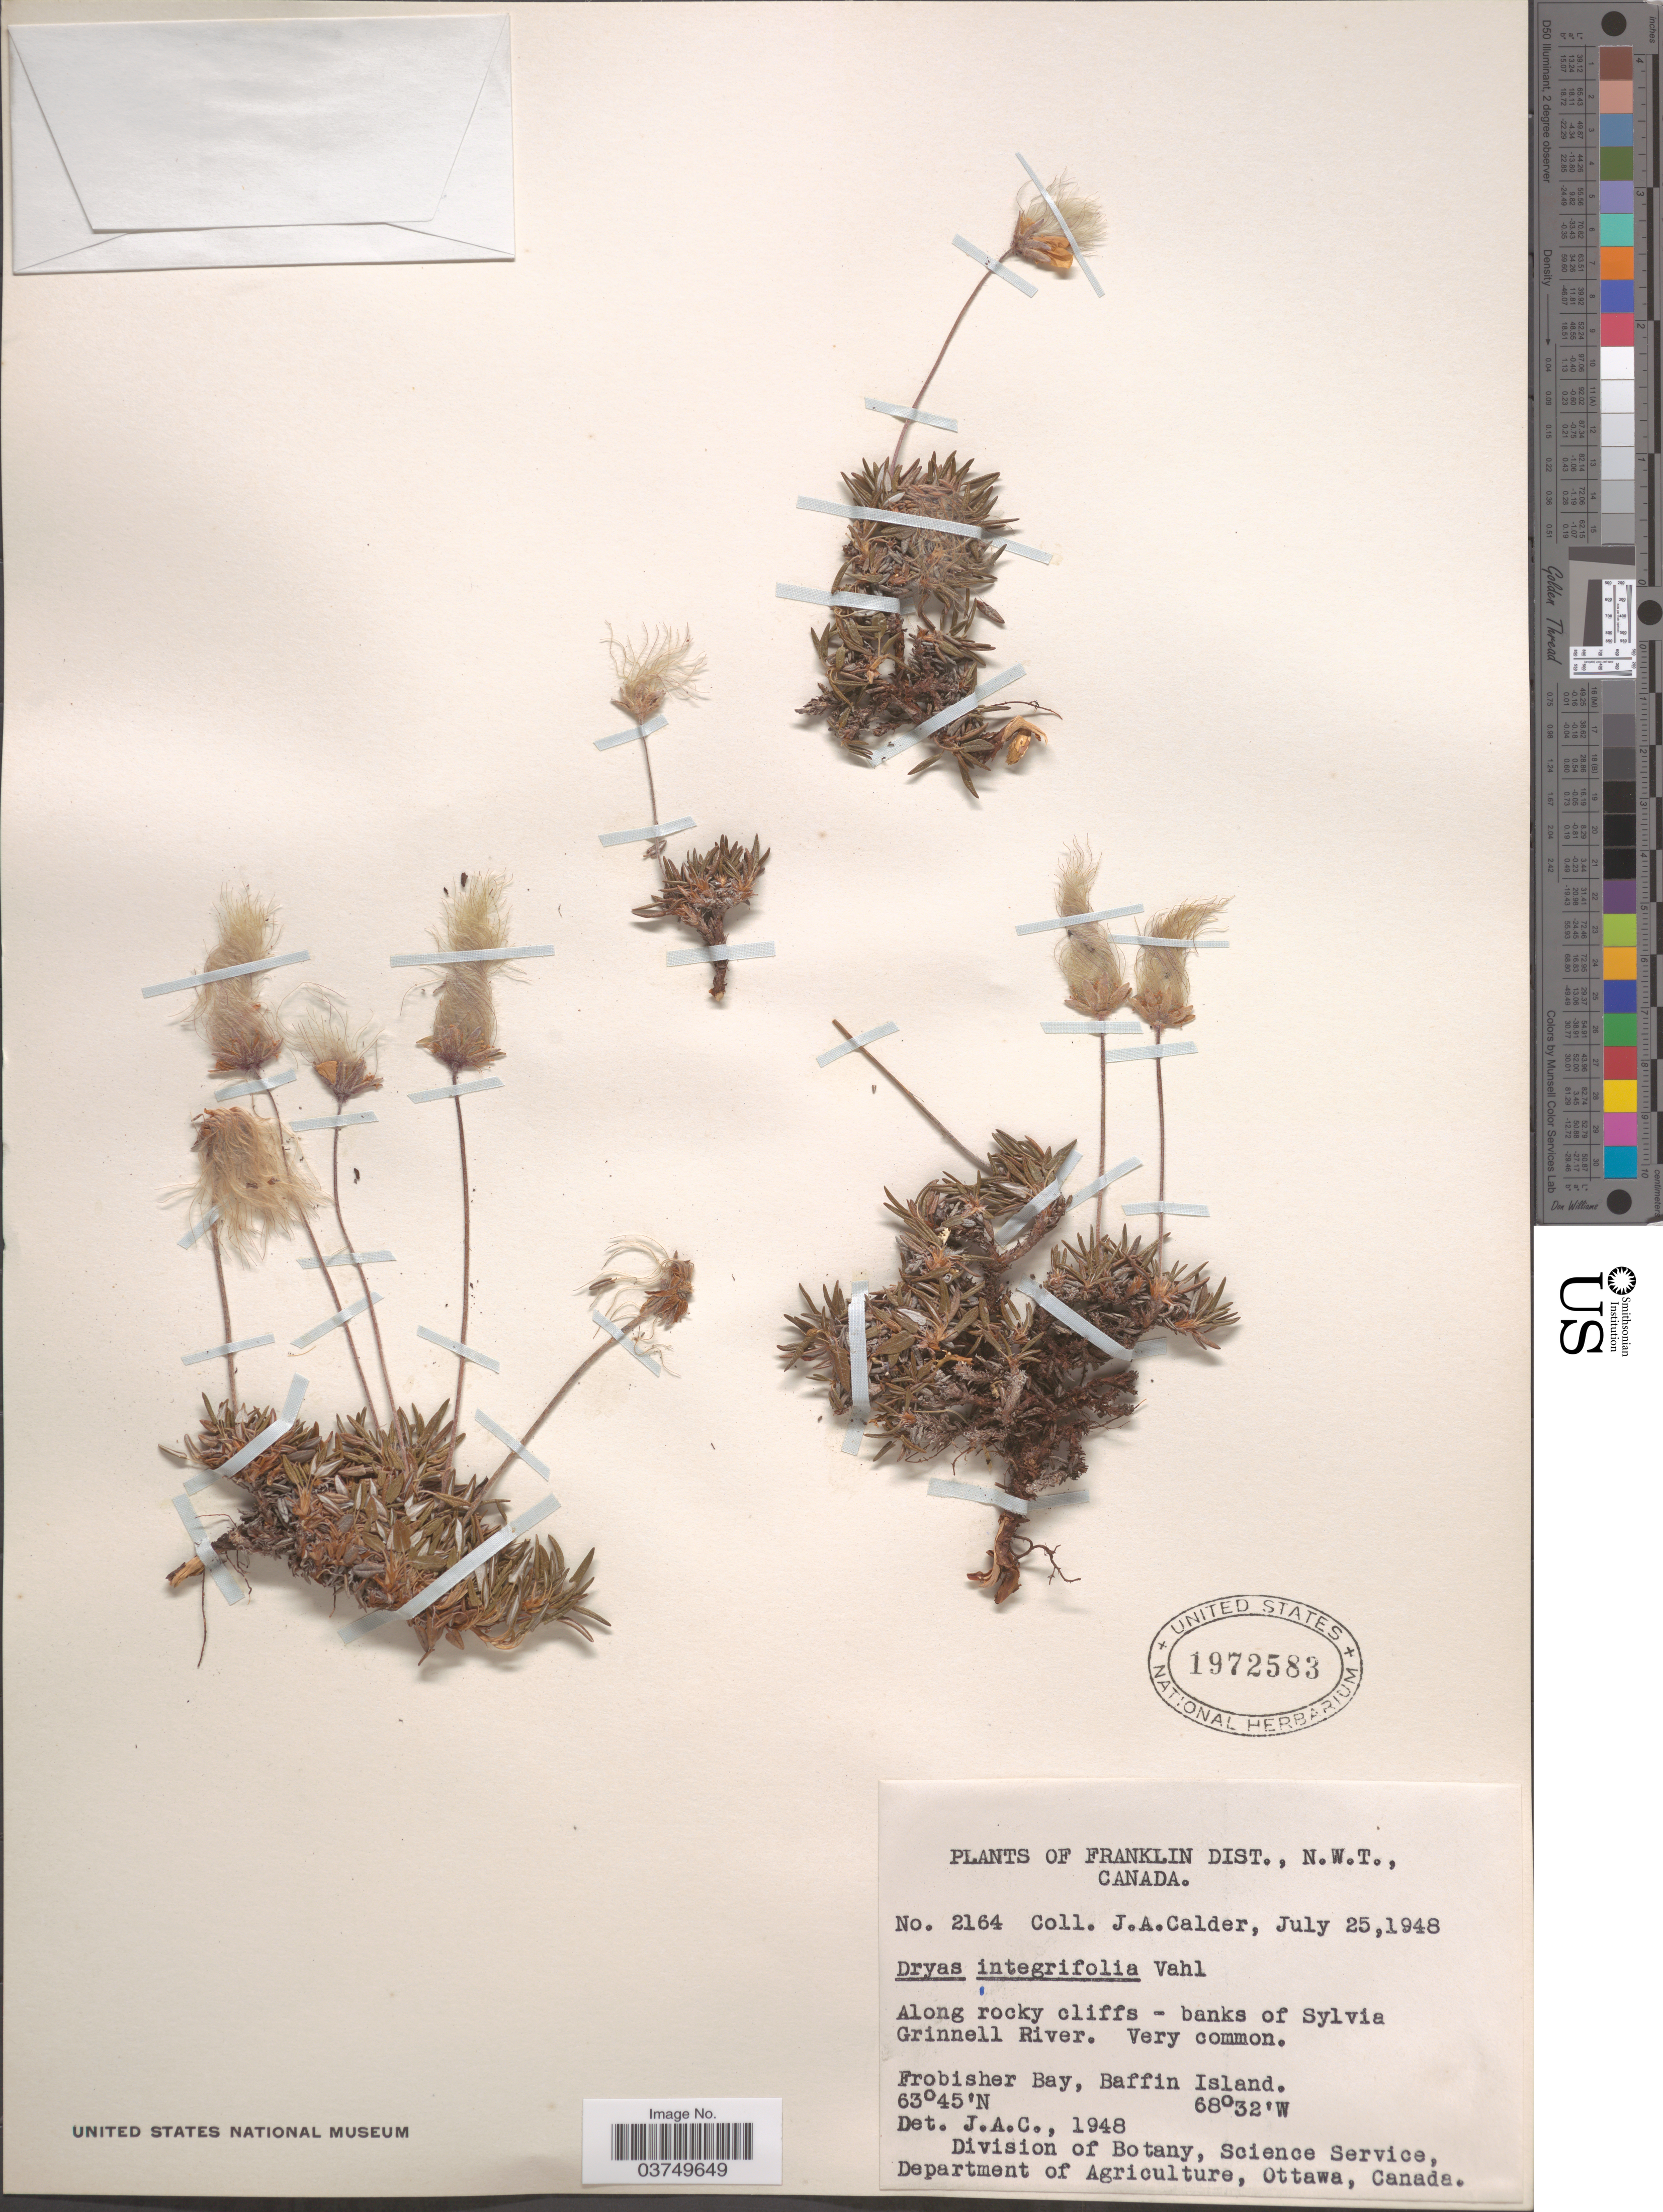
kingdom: Plantae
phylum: Tracheophyta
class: Magnoliopsida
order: Rosales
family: Rosaceae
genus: Dryas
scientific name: Dryas integrifolia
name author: Vahl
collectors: J. A. Calder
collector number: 2164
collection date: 1948-07-25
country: Canada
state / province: Northwest Territories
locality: Franklin Dist. Banks of Sylvia Grinnell River. Frobisher Bay, Baffin Island.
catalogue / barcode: US 1972583